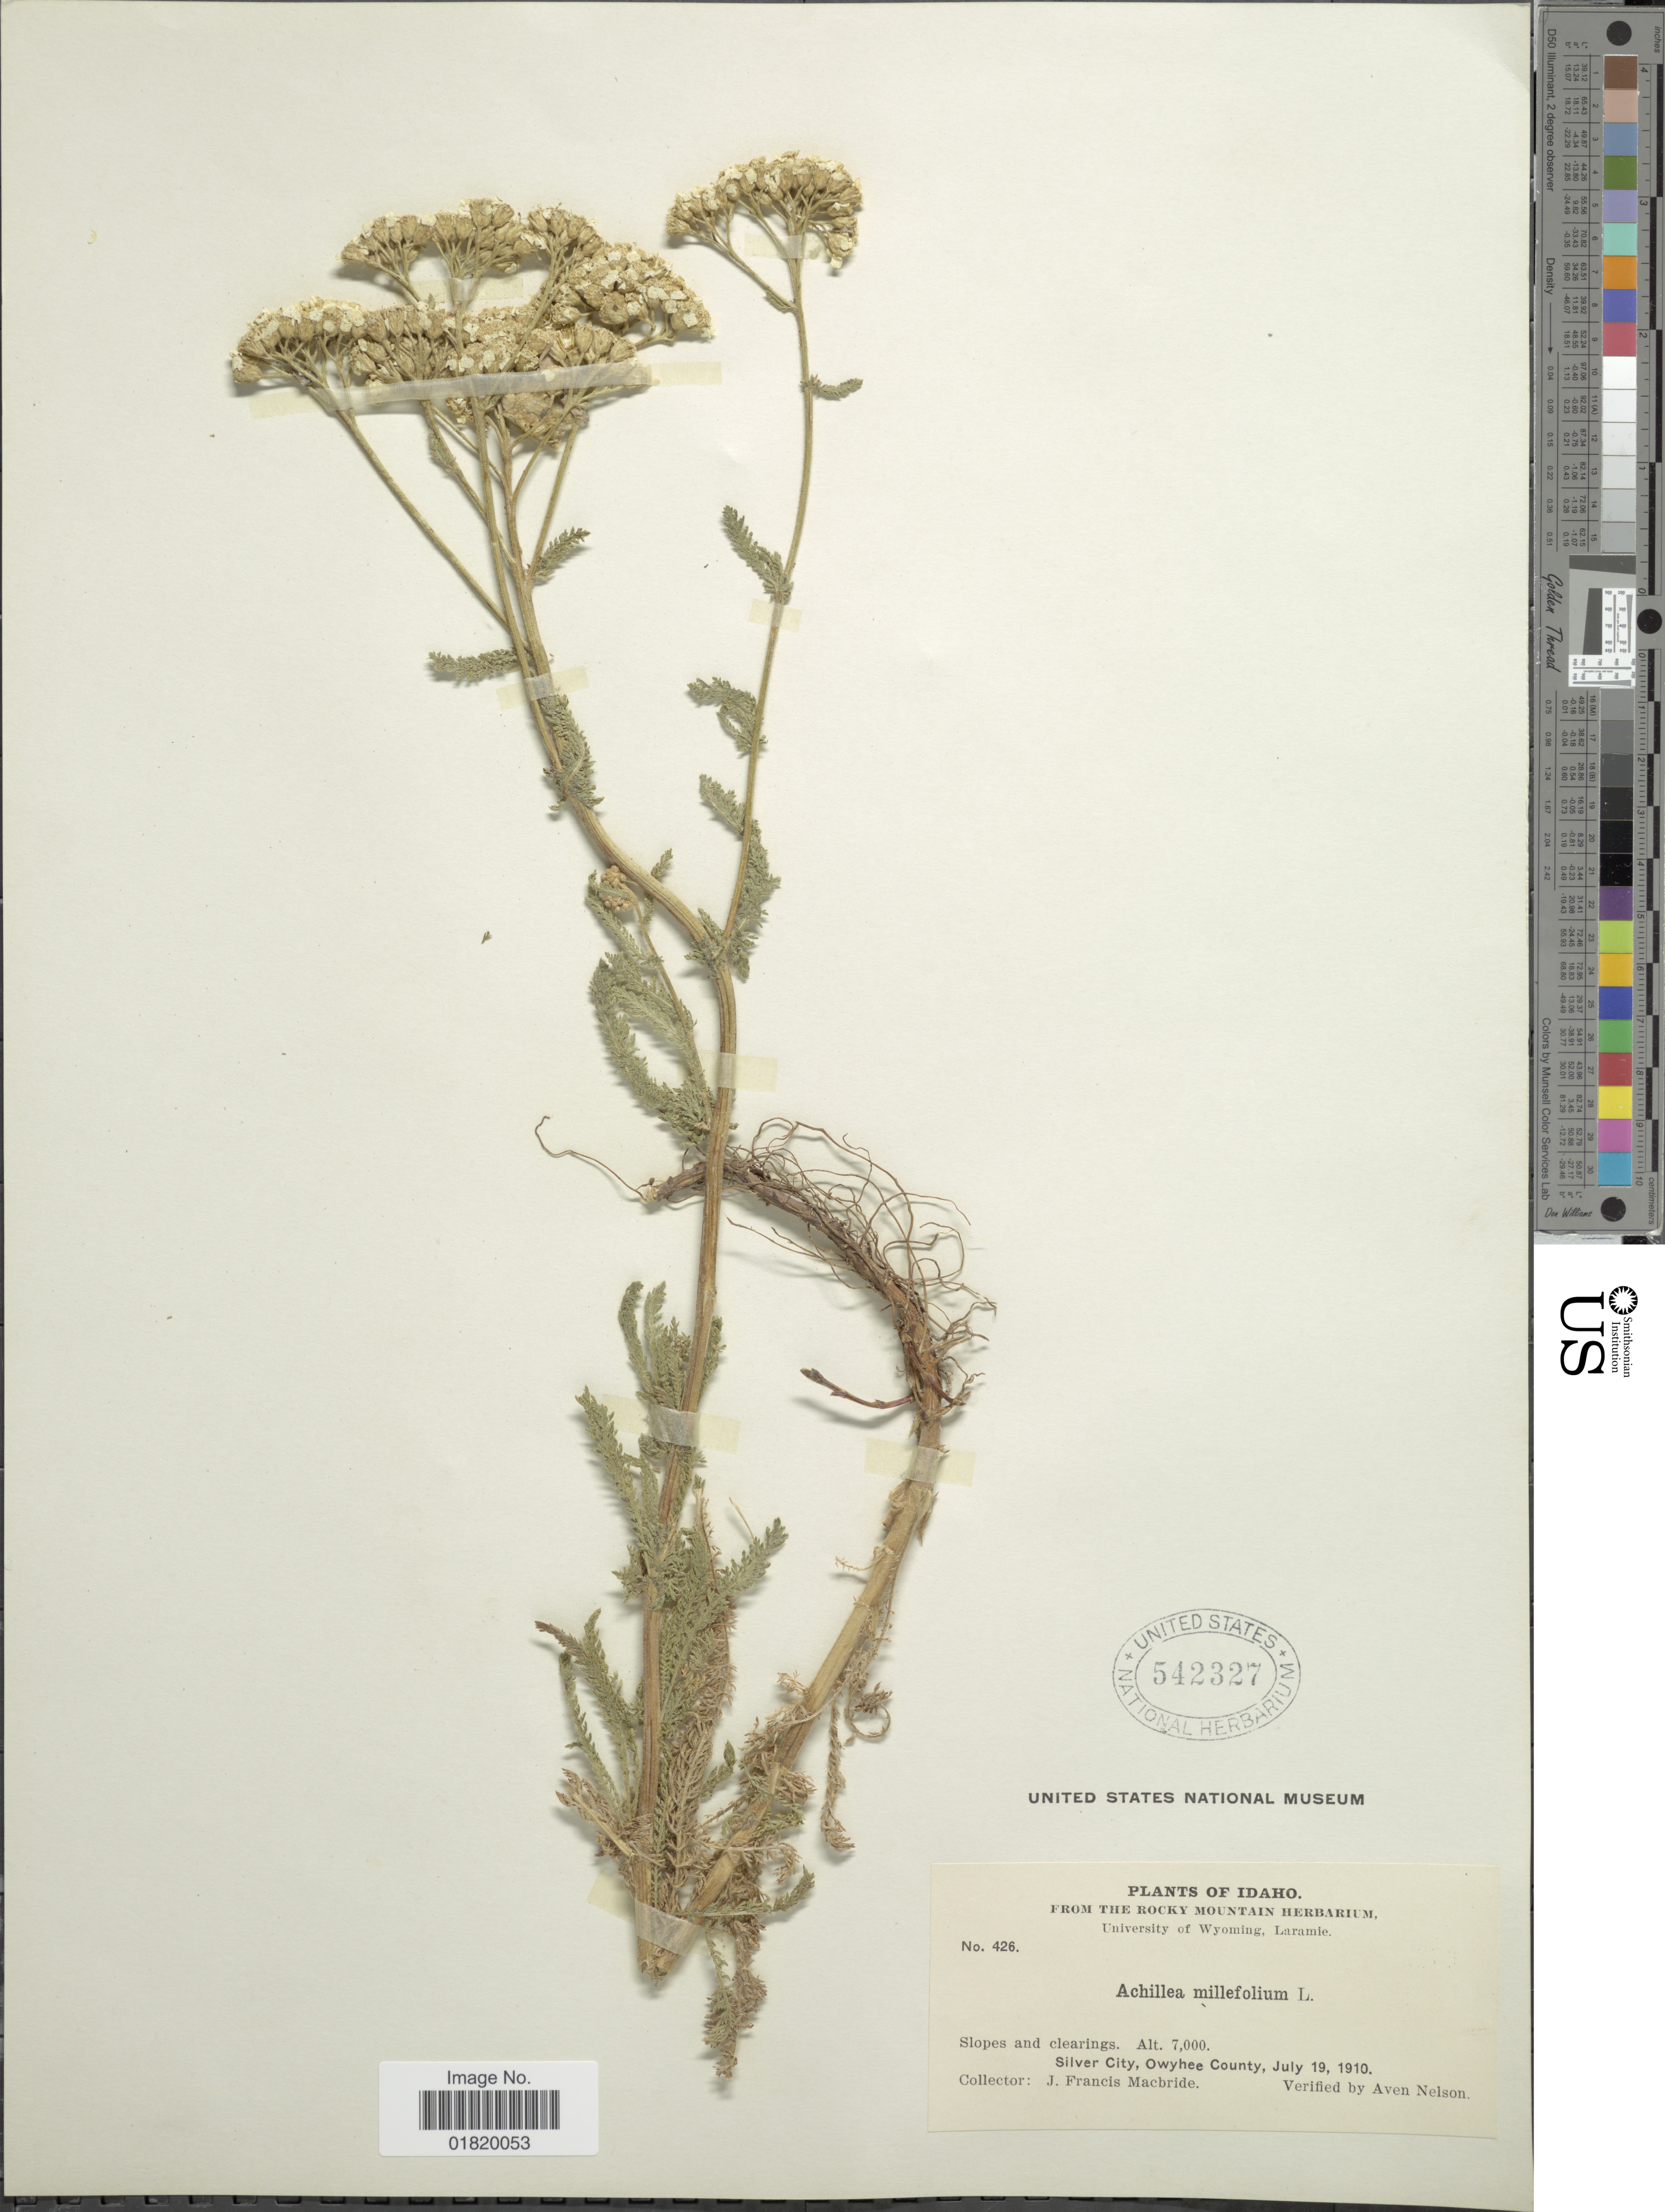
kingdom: Plantae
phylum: Tracheophyta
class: Magnoliopsida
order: Asterales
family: Asteraceae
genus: Achillea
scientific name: Achillea lanulosa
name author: Nutt.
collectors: J. F. Macbride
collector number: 426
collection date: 1910-07-19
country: United States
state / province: Idaho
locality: Silver City, Owyhee County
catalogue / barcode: US 542327